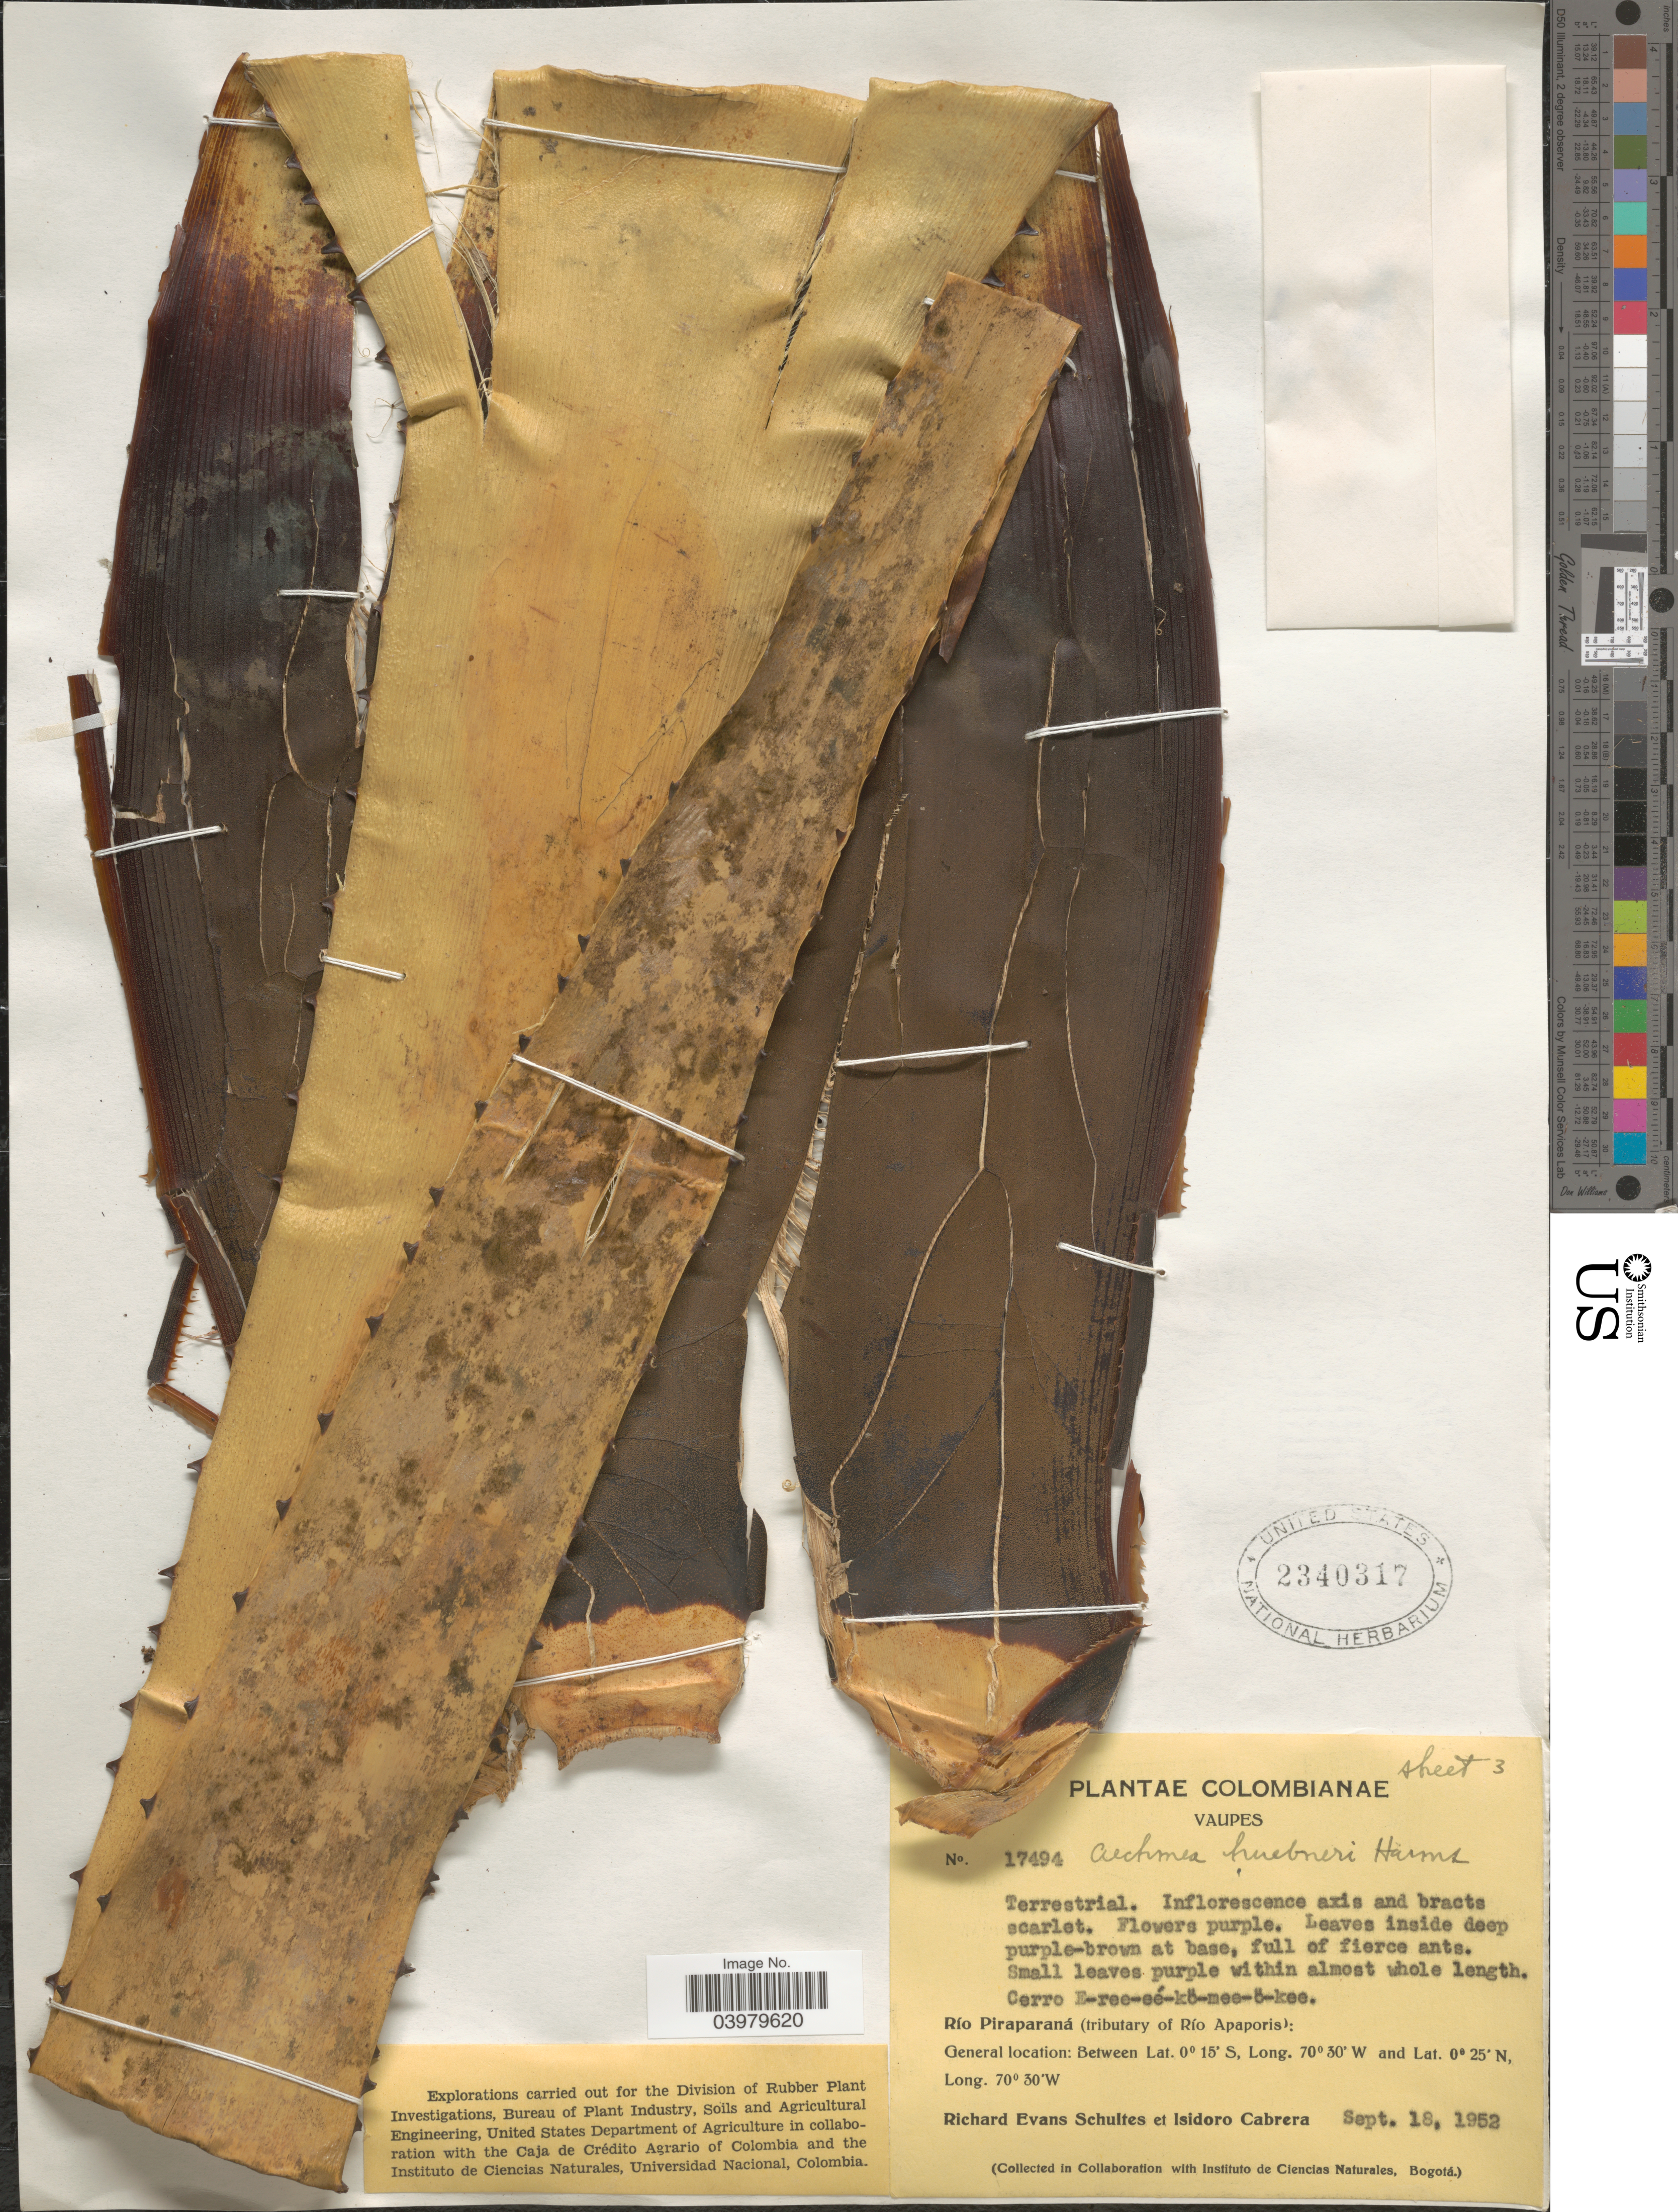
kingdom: Plantae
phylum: Tracheophyta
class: Liliopsida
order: Poales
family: Bromeliaceae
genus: Aechmea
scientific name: Aechmea huebneri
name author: Harms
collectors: R. E. Schultes & I. Cabrera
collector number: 17494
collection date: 1952-09-18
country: Colombia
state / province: Vaupés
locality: Río Piraparaná (tributary of Río Apaporis).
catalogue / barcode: US 2340317